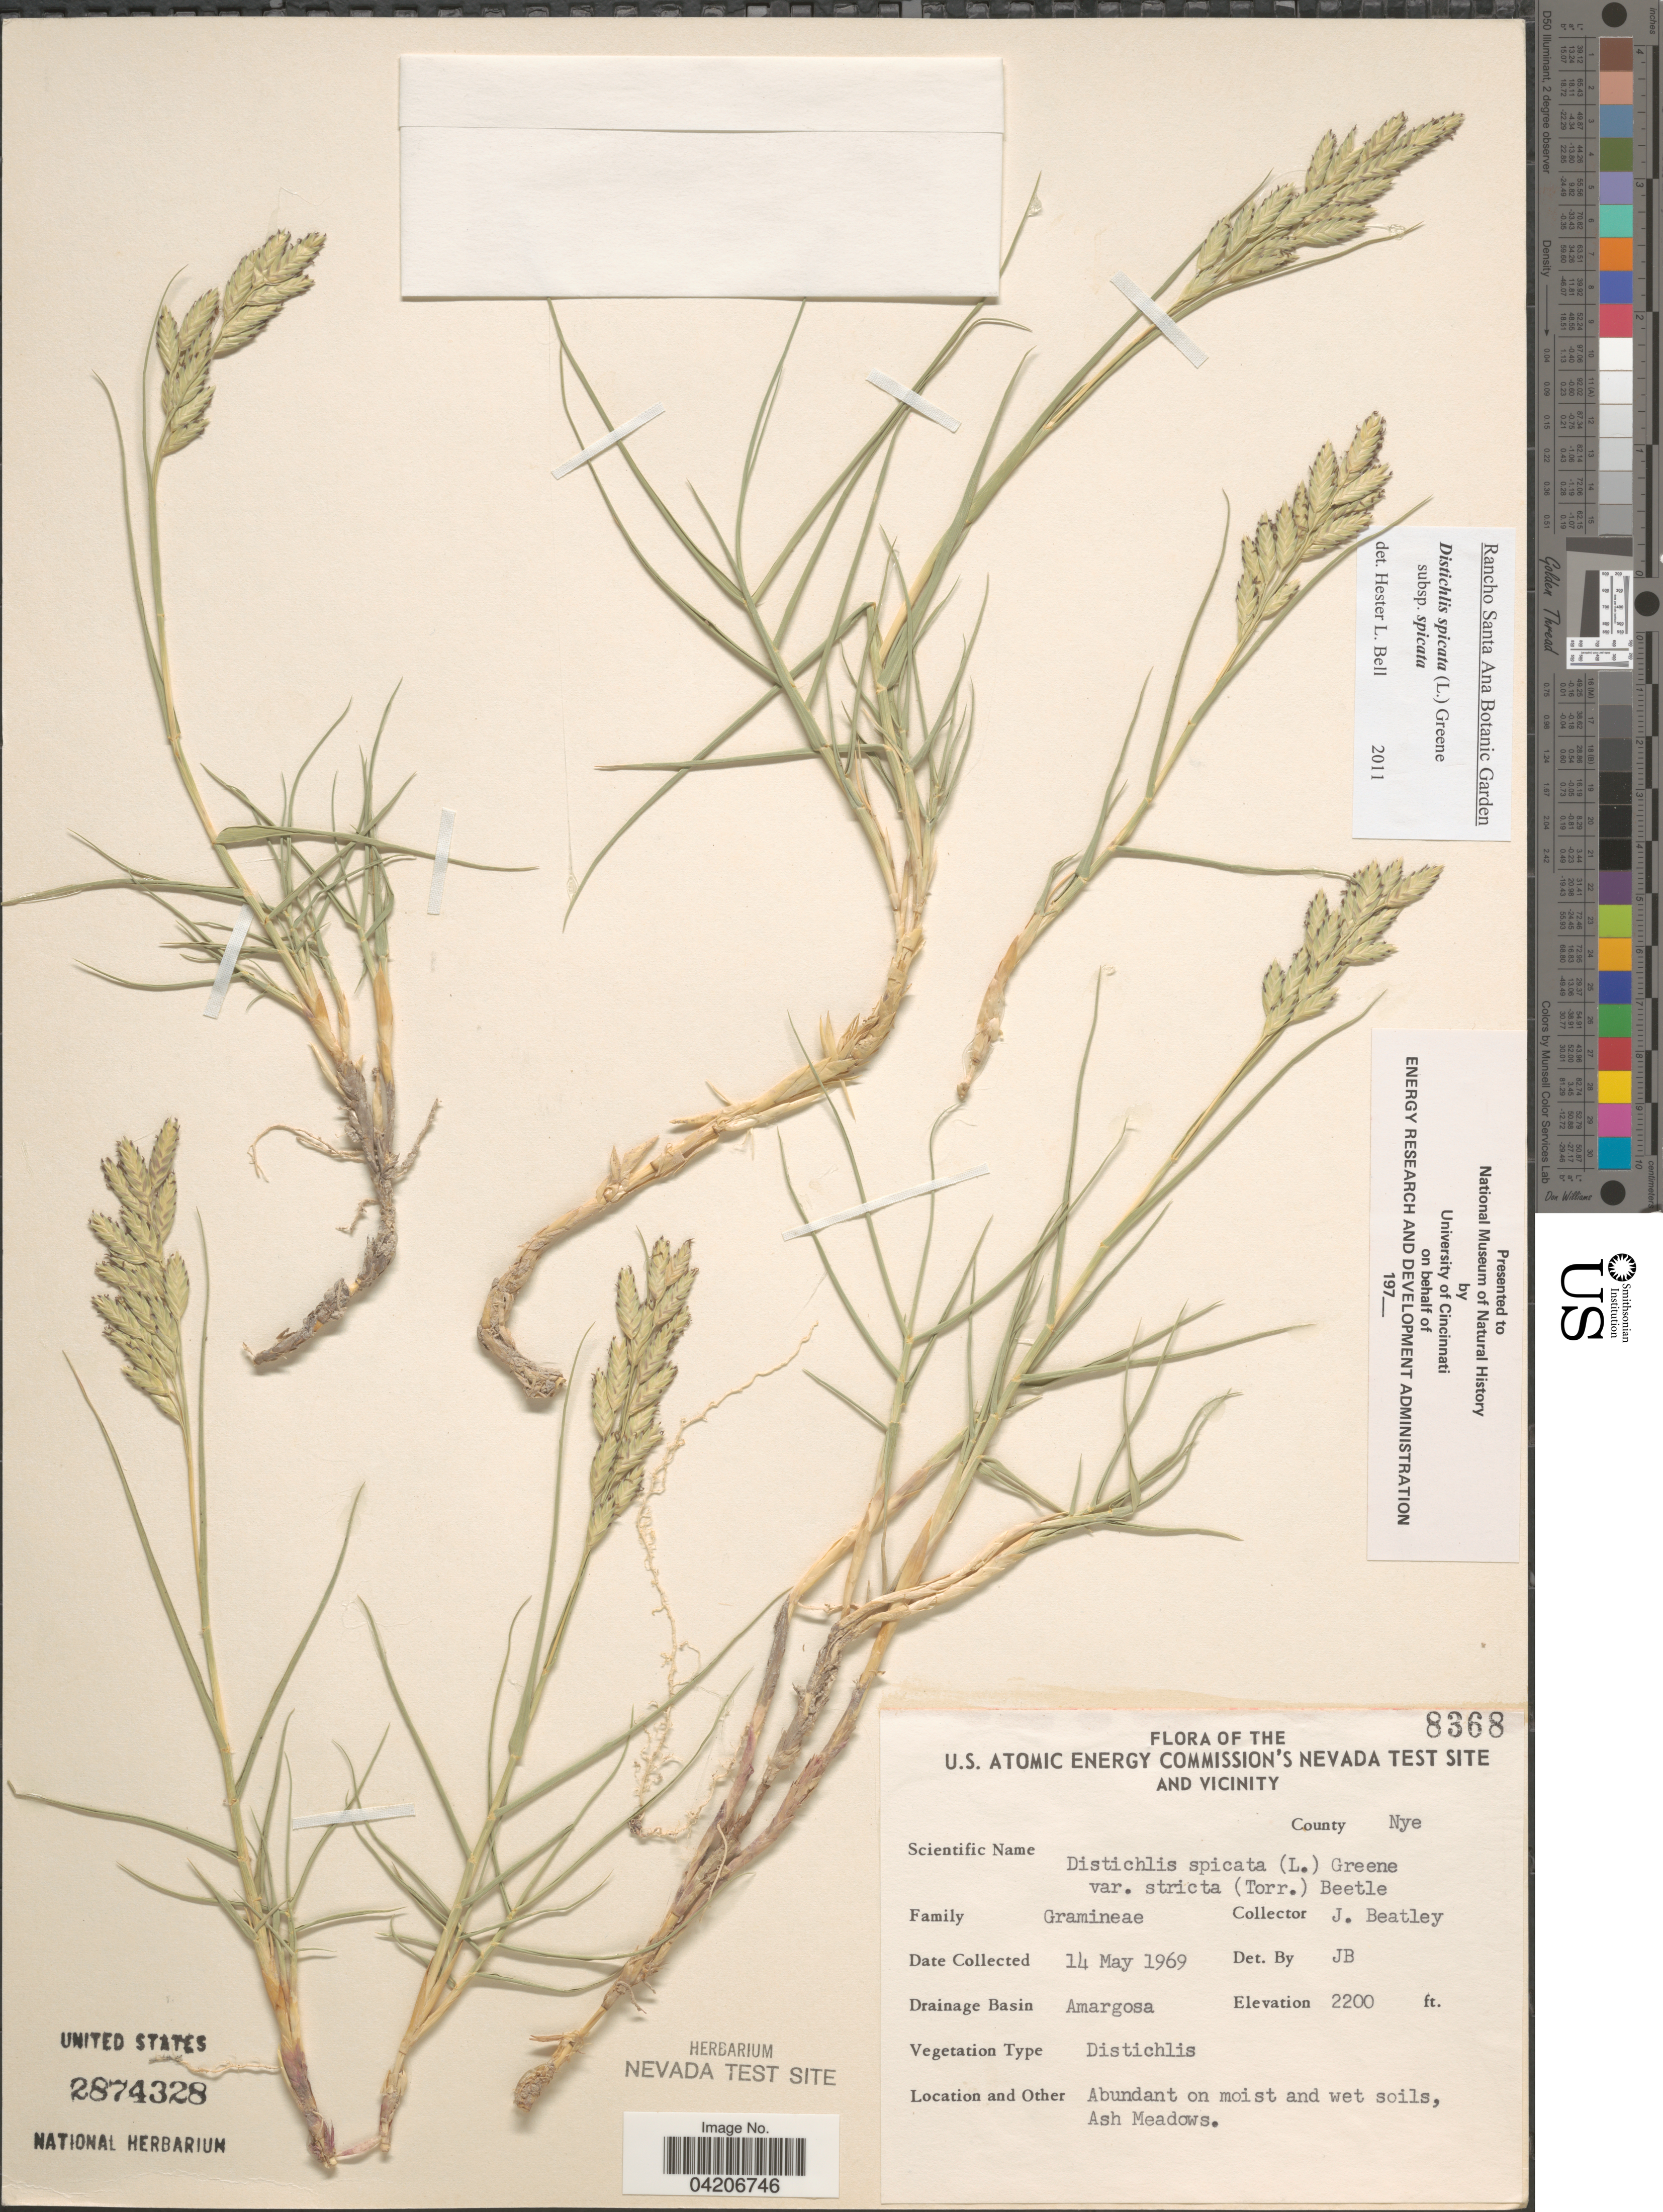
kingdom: Plantae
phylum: Tracheophyta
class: Liliopsida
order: Poales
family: Poaceae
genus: Distichlis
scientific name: Distichlis spicata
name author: (L.) Greene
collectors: J. C. Beatley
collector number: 8368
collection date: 1969-05-14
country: United States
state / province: Nevada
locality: The U.S. Atomic Commission's Nevada test site and vicinity. County Nye. Drainage Basin Amargosa. Abundant on moist and wet soils, Ash Meadows.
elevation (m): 671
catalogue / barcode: US 2874328